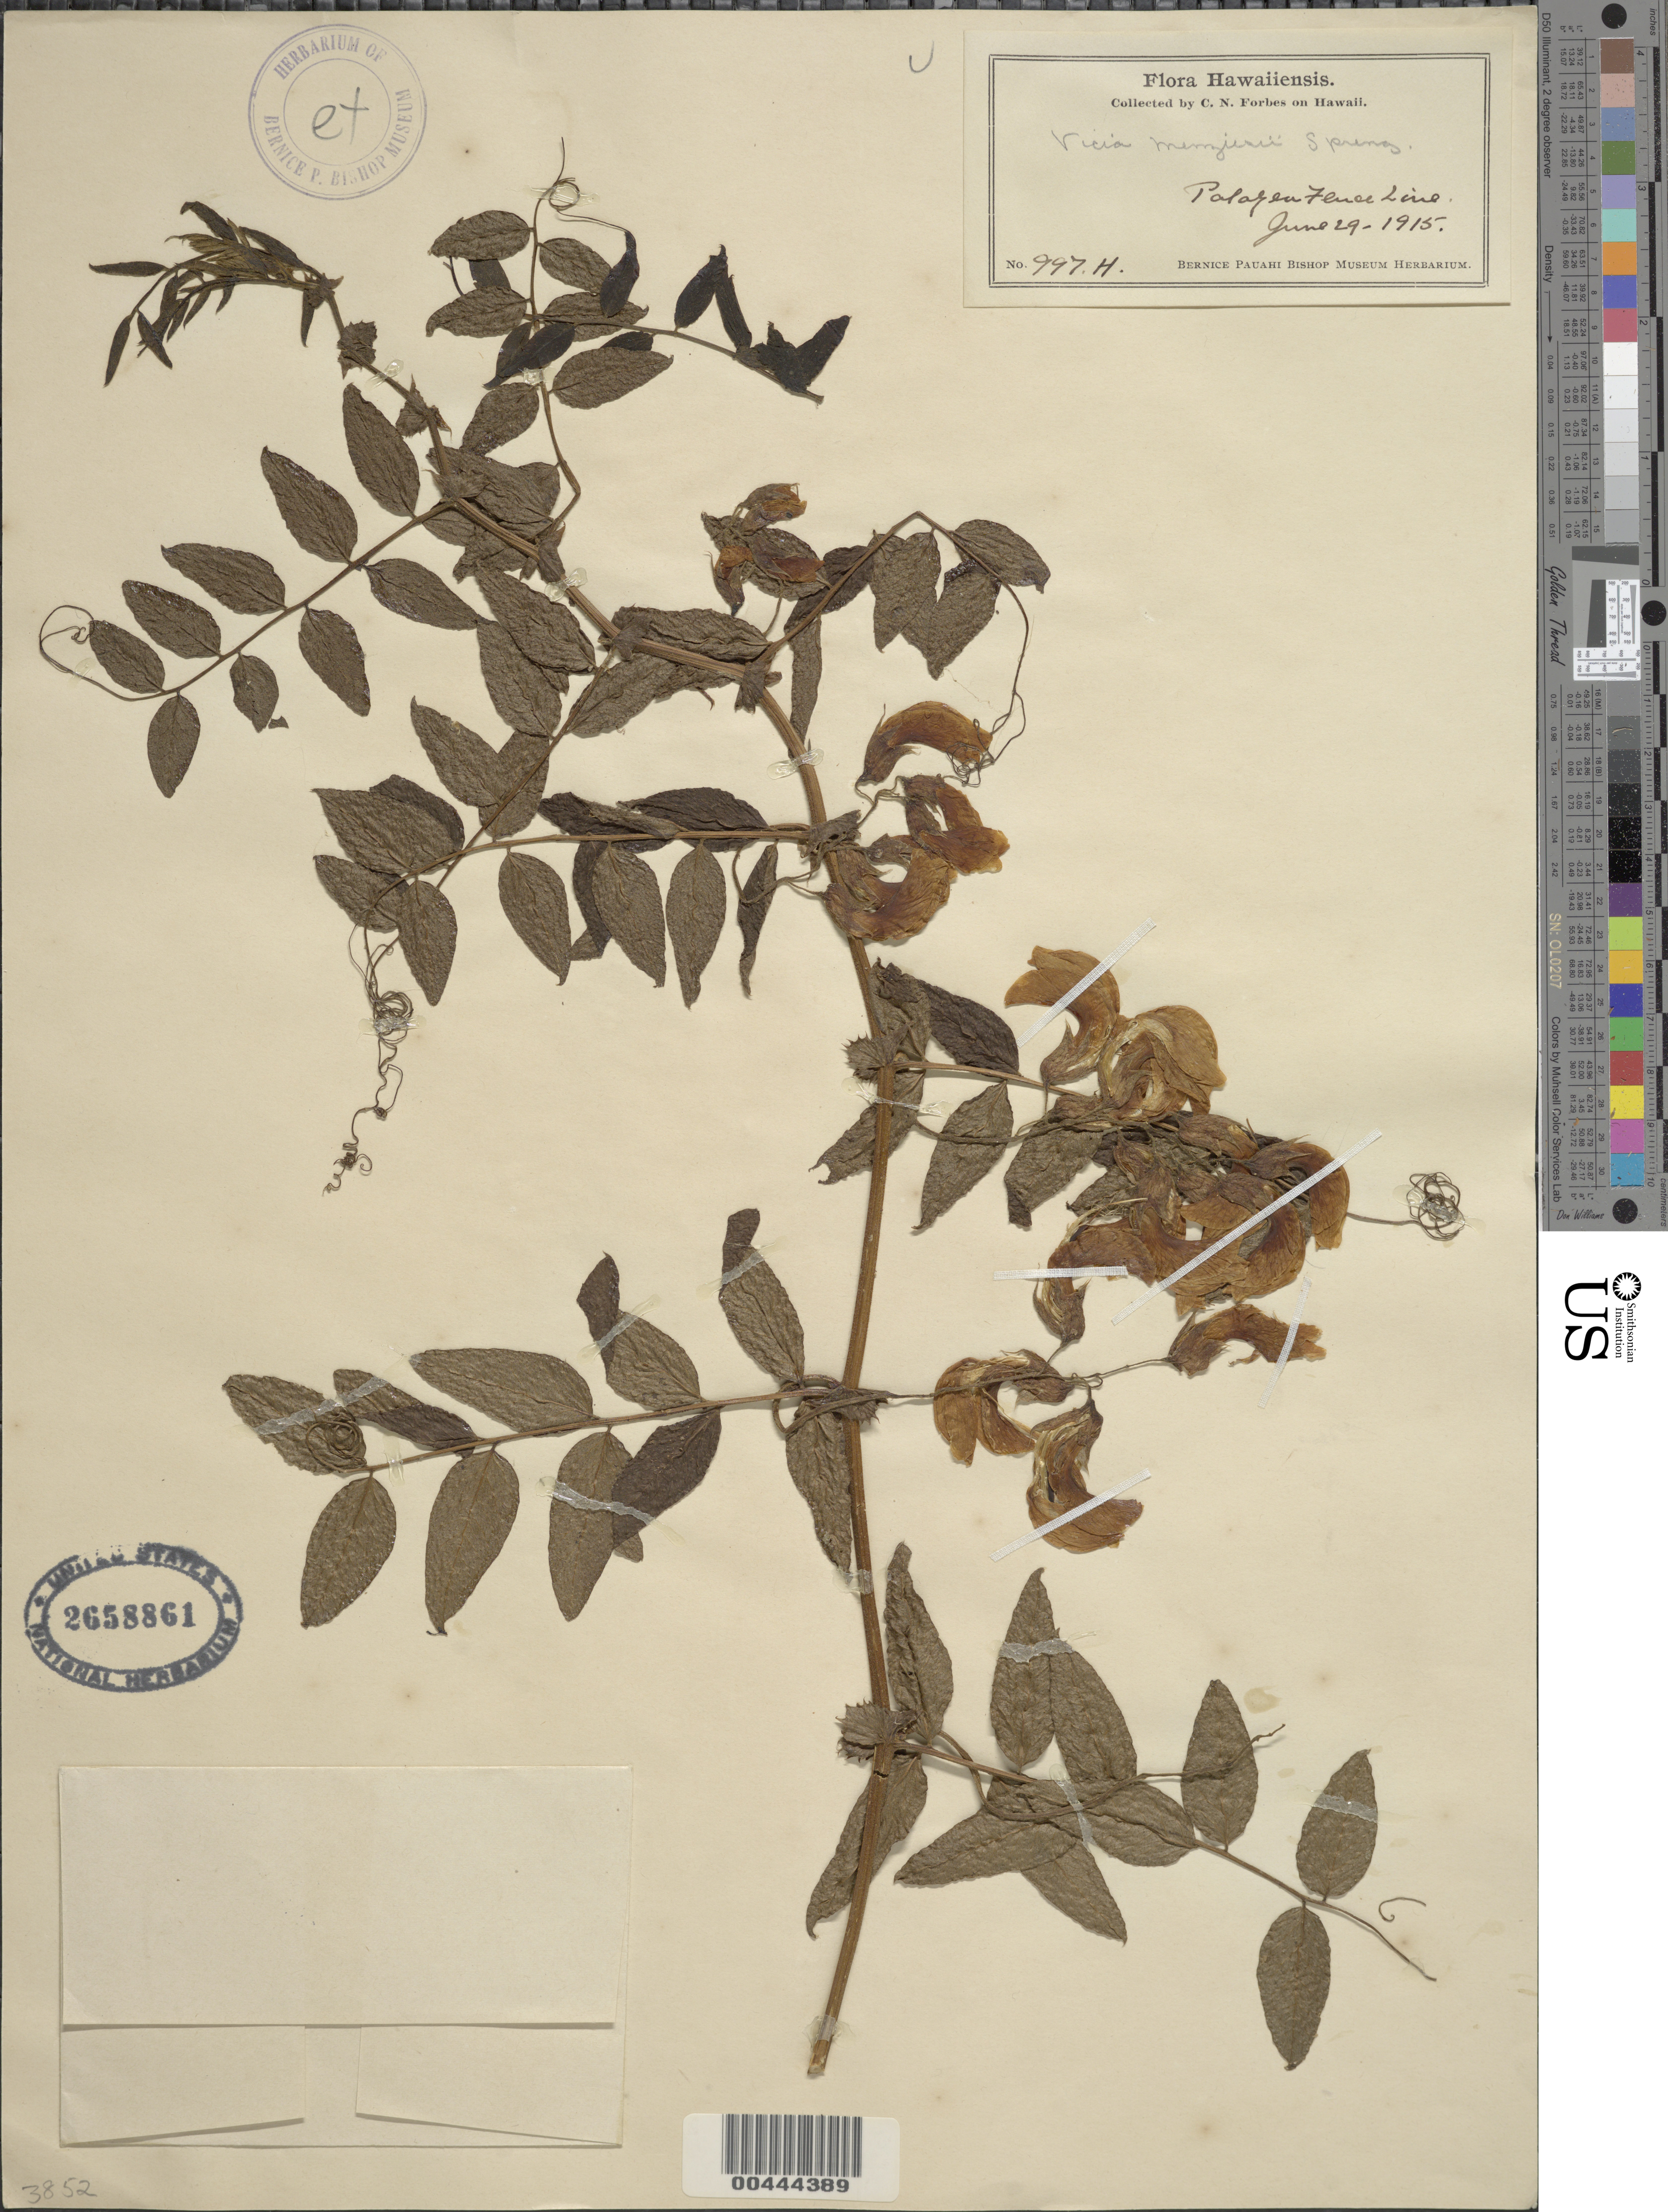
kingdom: Plantae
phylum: Tracheophyta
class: Magnoliopsida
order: Fabales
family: Fabaceae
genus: Vicia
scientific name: Vicia menziesii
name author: Spreng.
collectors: C. N. Forbes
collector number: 947.H.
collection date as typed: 29 Jun 1915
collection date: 1915-06-29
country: United States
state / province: Hawaii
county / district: Hawaii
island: Hawaii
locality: Palakea Fence Line.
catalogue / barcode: US 2658861